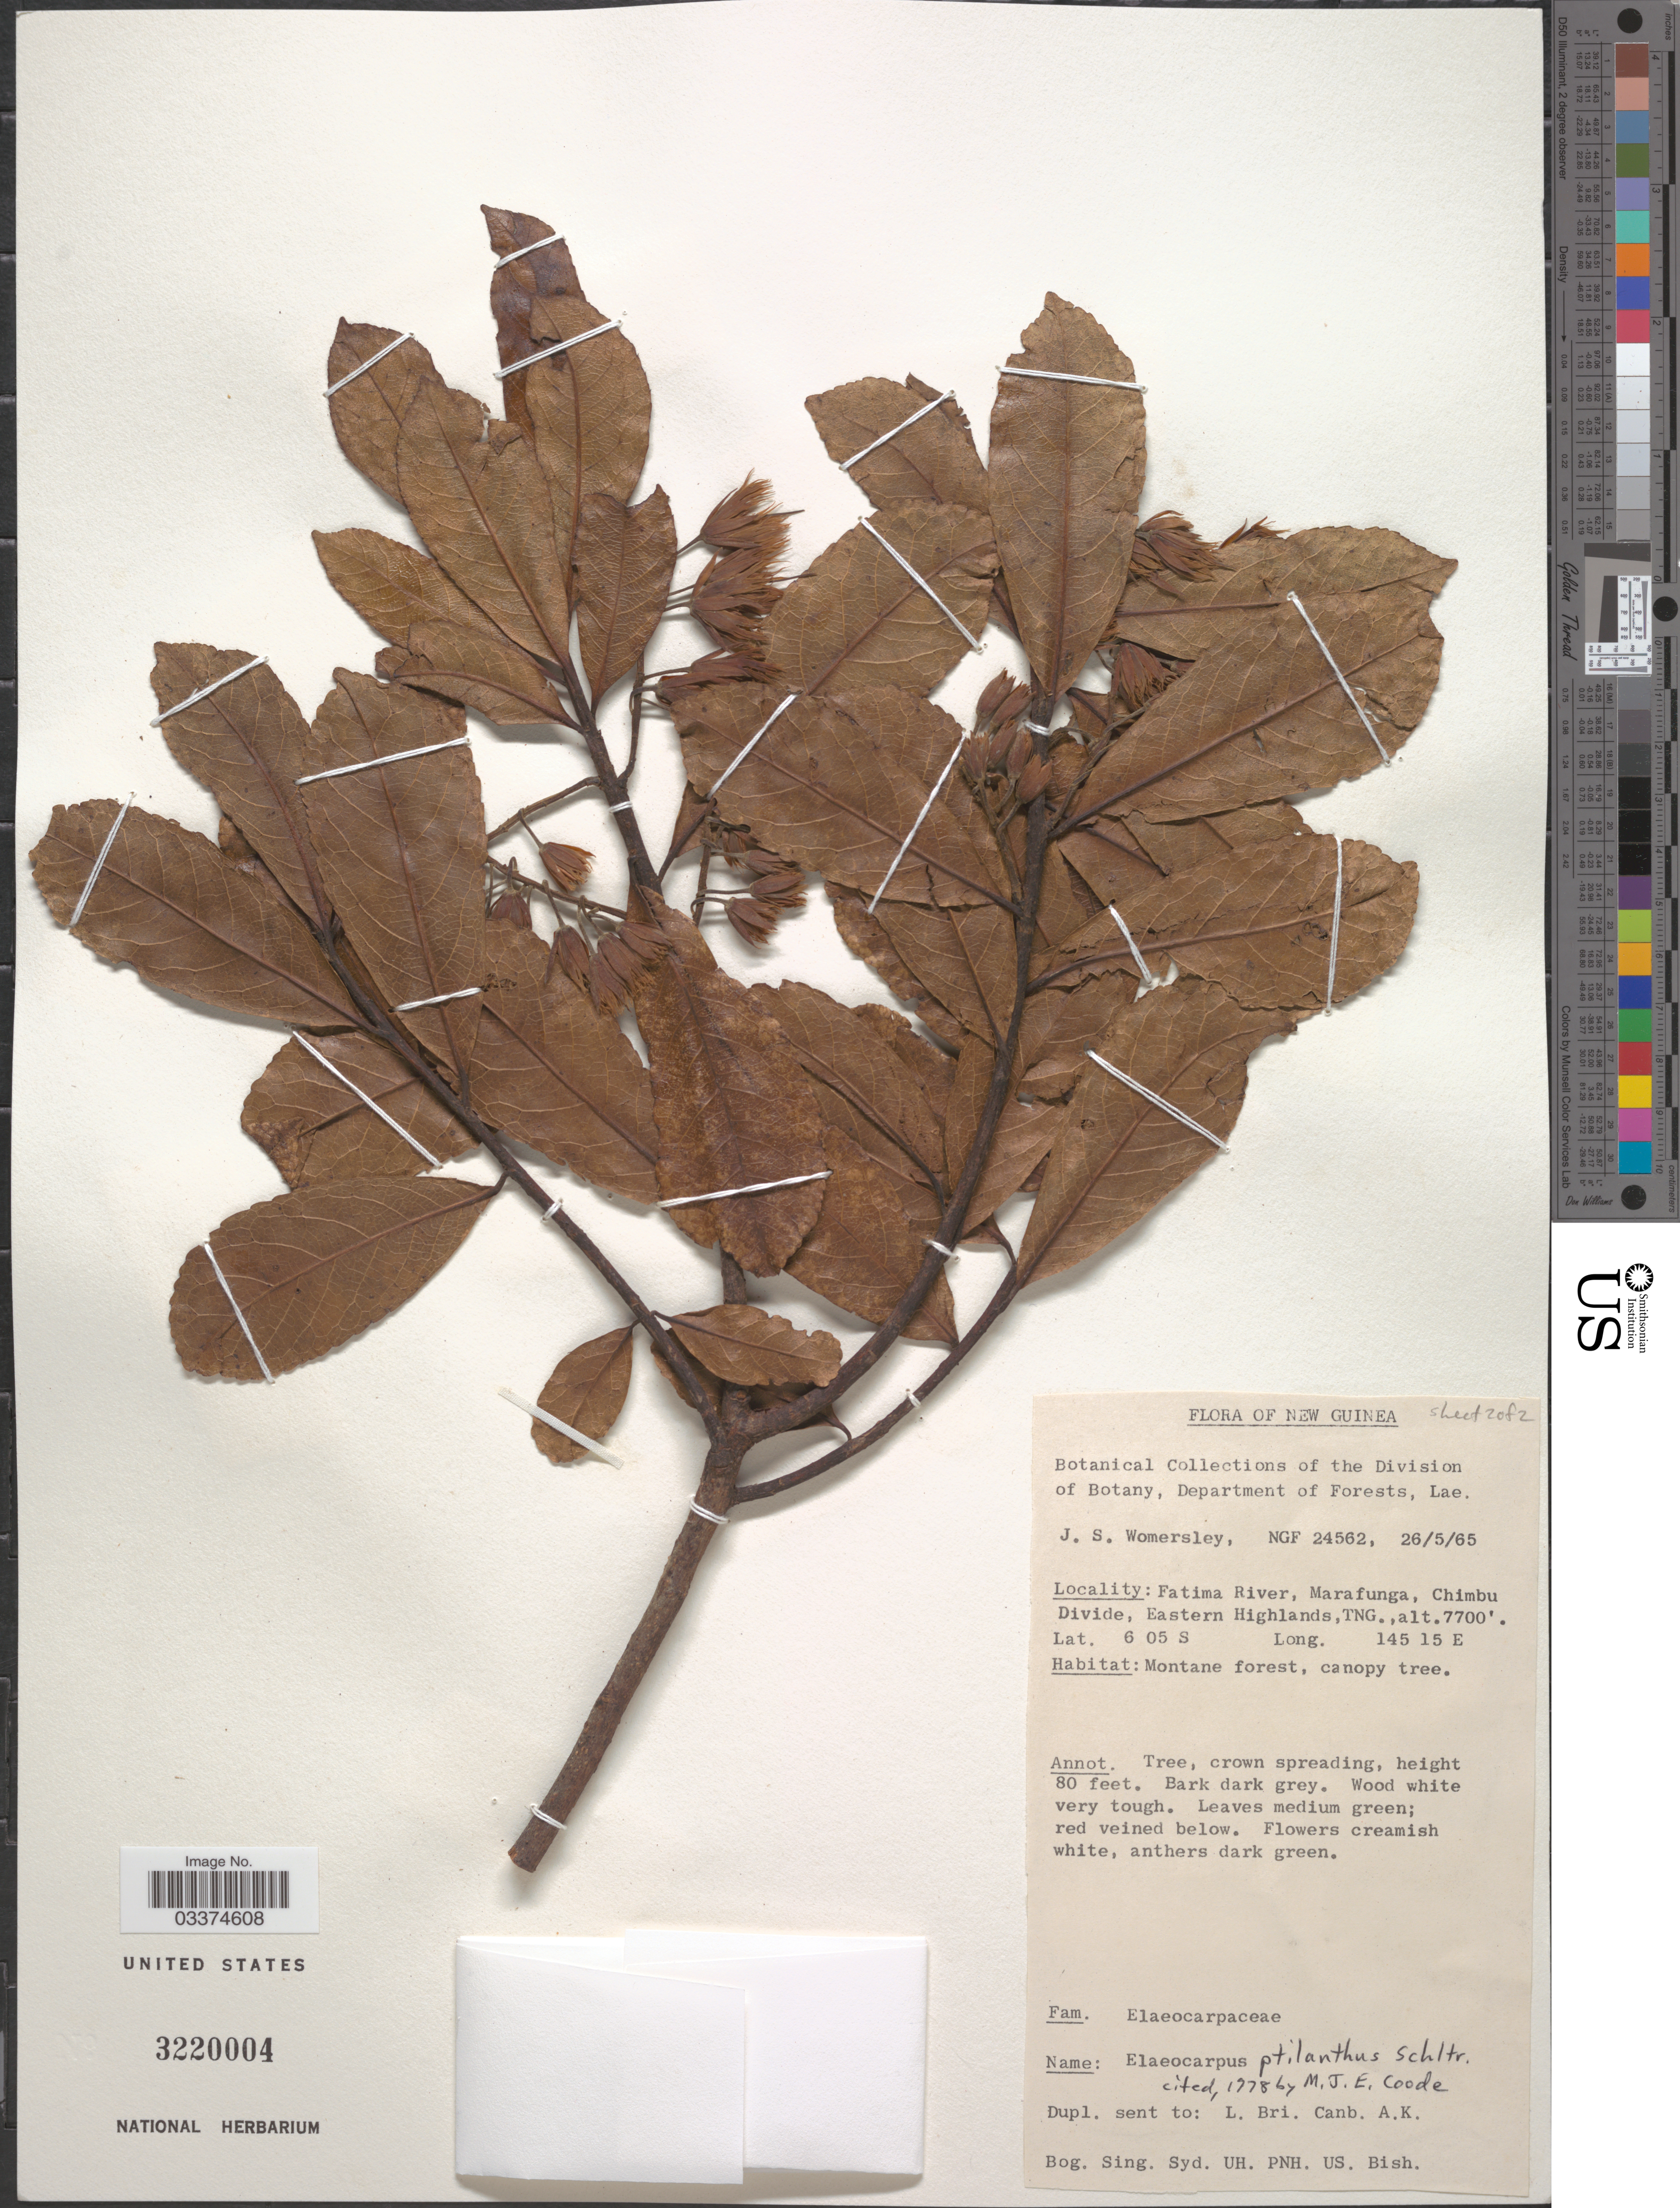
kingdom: Plantae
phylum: Tracheophyta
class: Magnoliopsida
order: Oxalidales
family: Elaeocarpaceae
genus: Elaeocarpus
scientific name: Elaeocarpus ptilanthus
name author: Schltr.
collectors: J. S. Womersley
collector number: NGF24562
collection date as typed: Transcribed d/m/y: 26/5/65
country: Papua New Guinea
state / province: Chimbu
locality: New Guinea, Fatima River, Marafunga, Chimbu Divide, Eastern Highlands, TNG.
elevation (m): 2347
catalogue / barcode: US 3220004